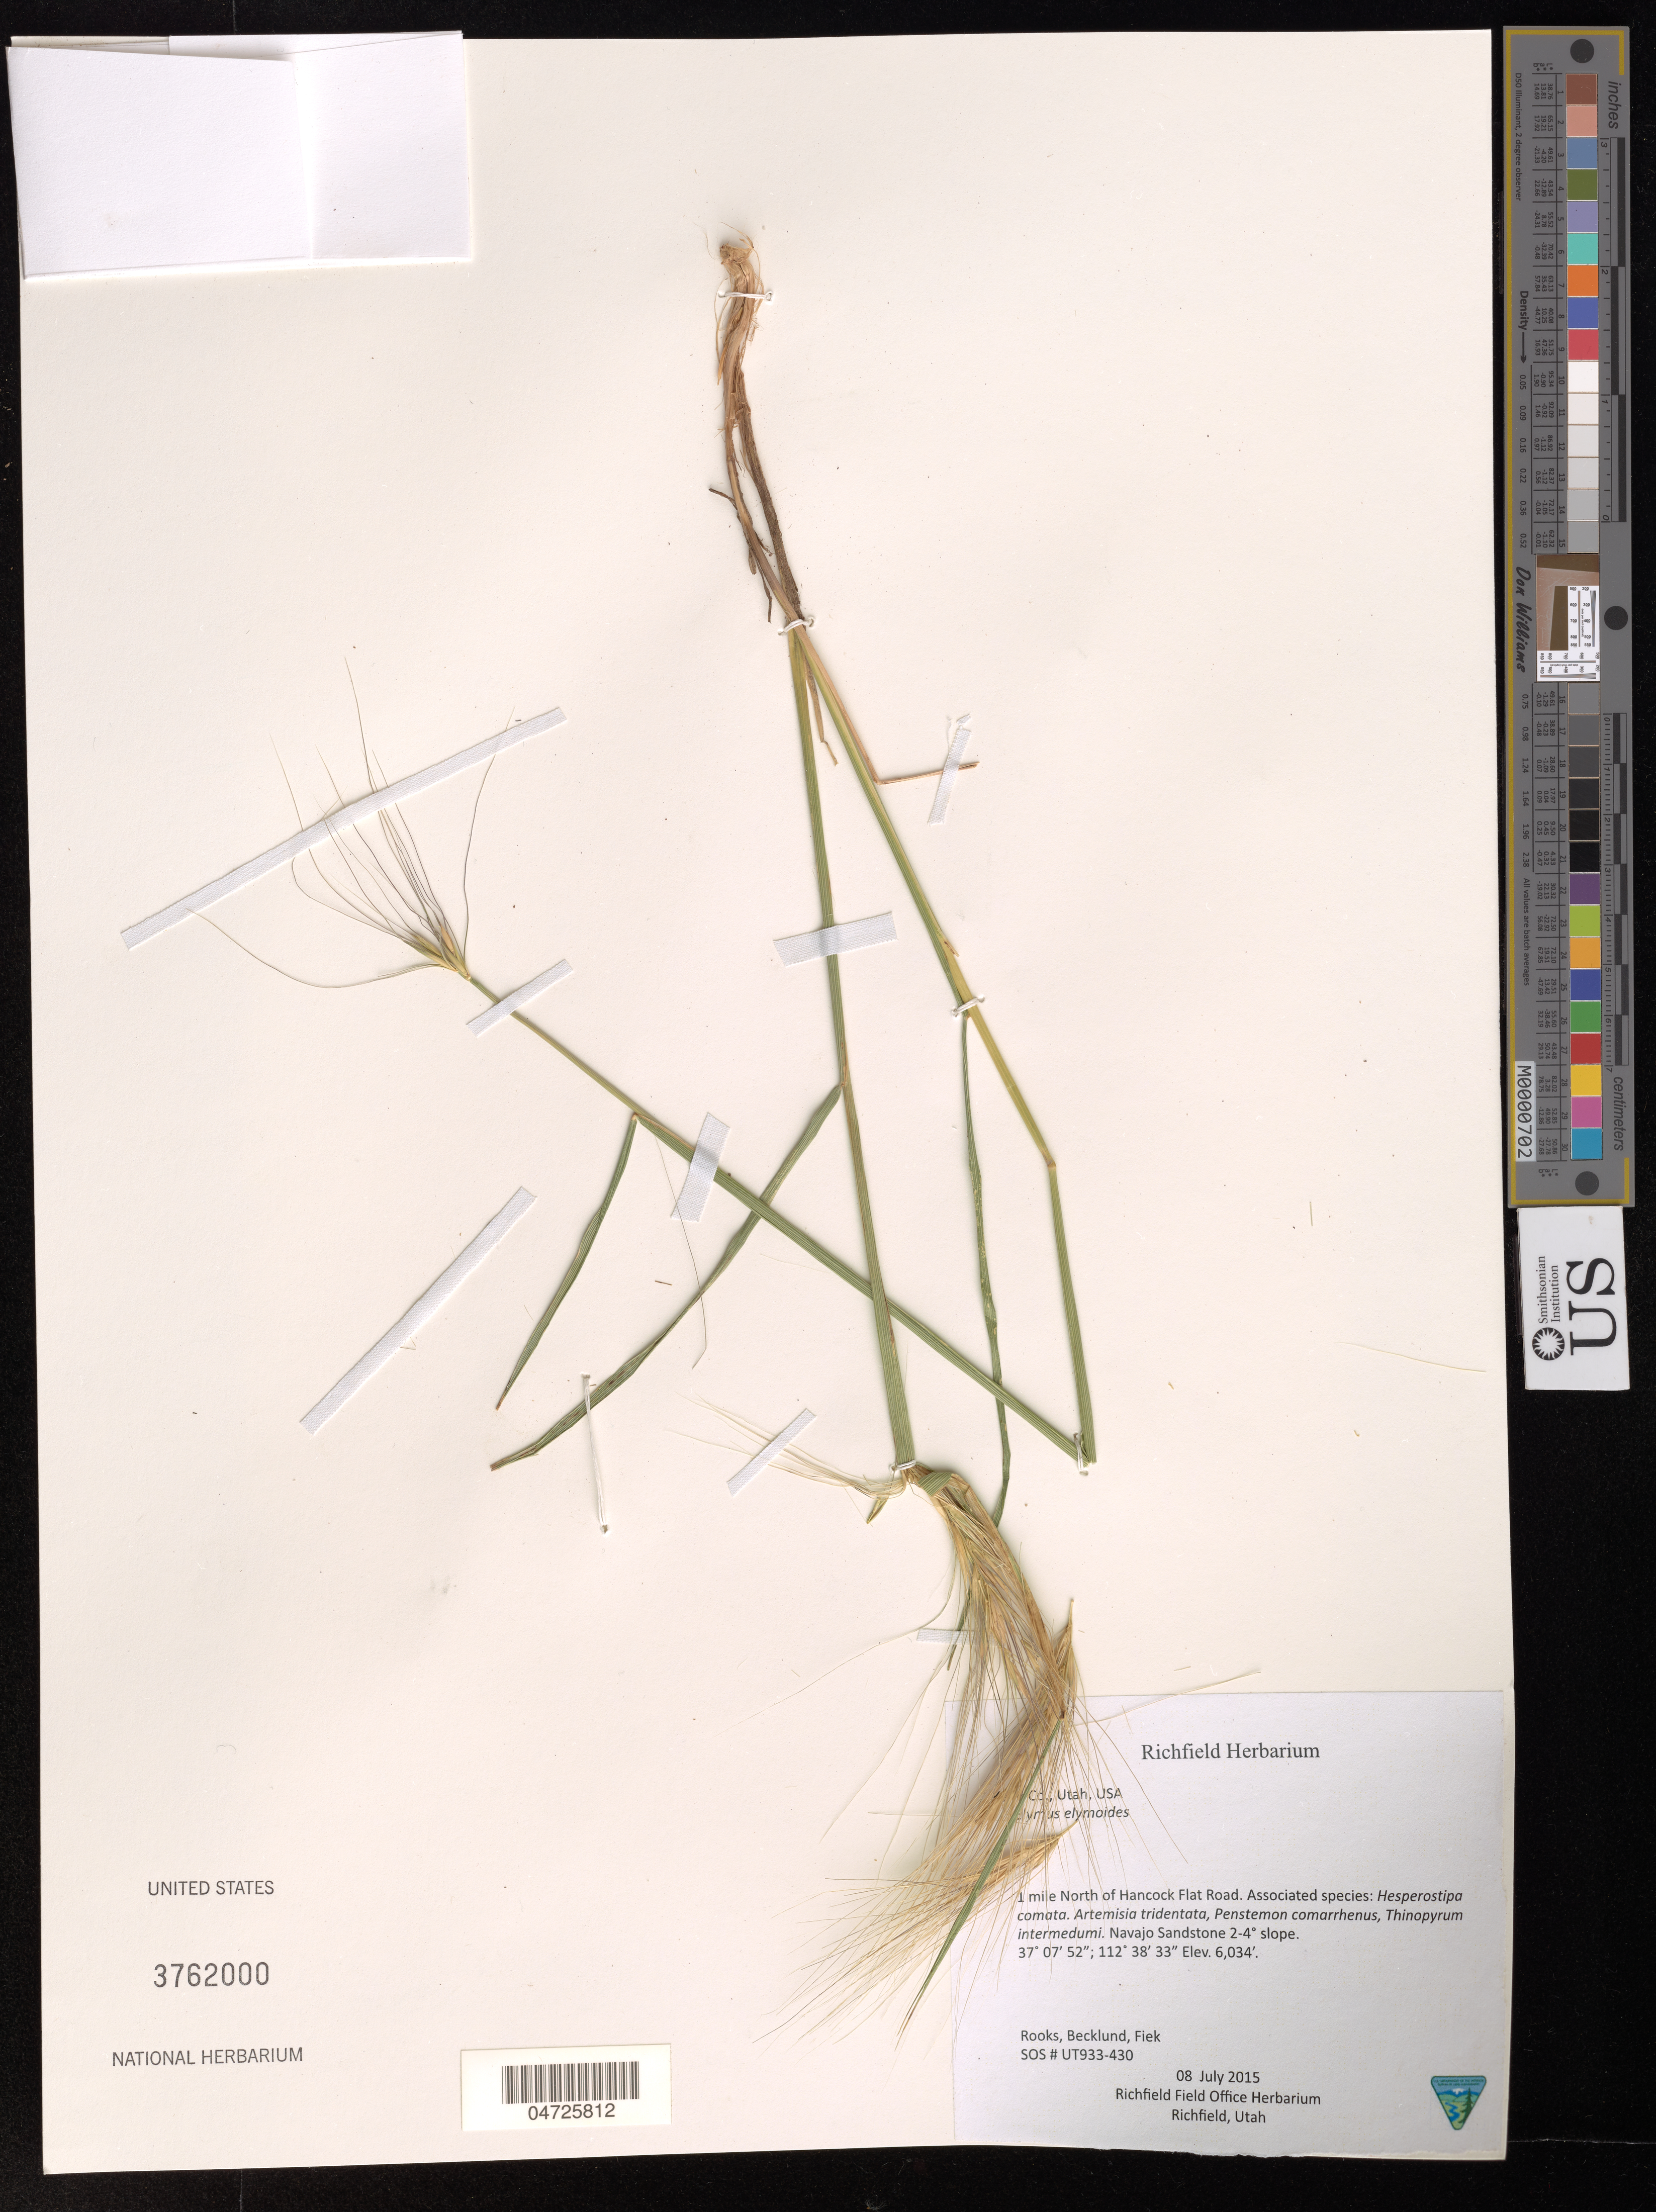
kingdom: Plantae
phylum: Tracheophyta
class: Liliopsida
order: Poales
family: Poaceae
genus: Elymus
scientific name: Elymus elymoides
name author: (Raf.) Swezey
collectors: -. Rooks, -. Becklund & -. Fiek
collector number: UT933-430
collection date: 2015-07-08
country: United States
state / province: Utah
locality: ! 1 mile North of Hancock Flat Road. Navajo Sandstone 2-4° slope.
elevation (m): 1839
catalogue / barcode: US 3762000